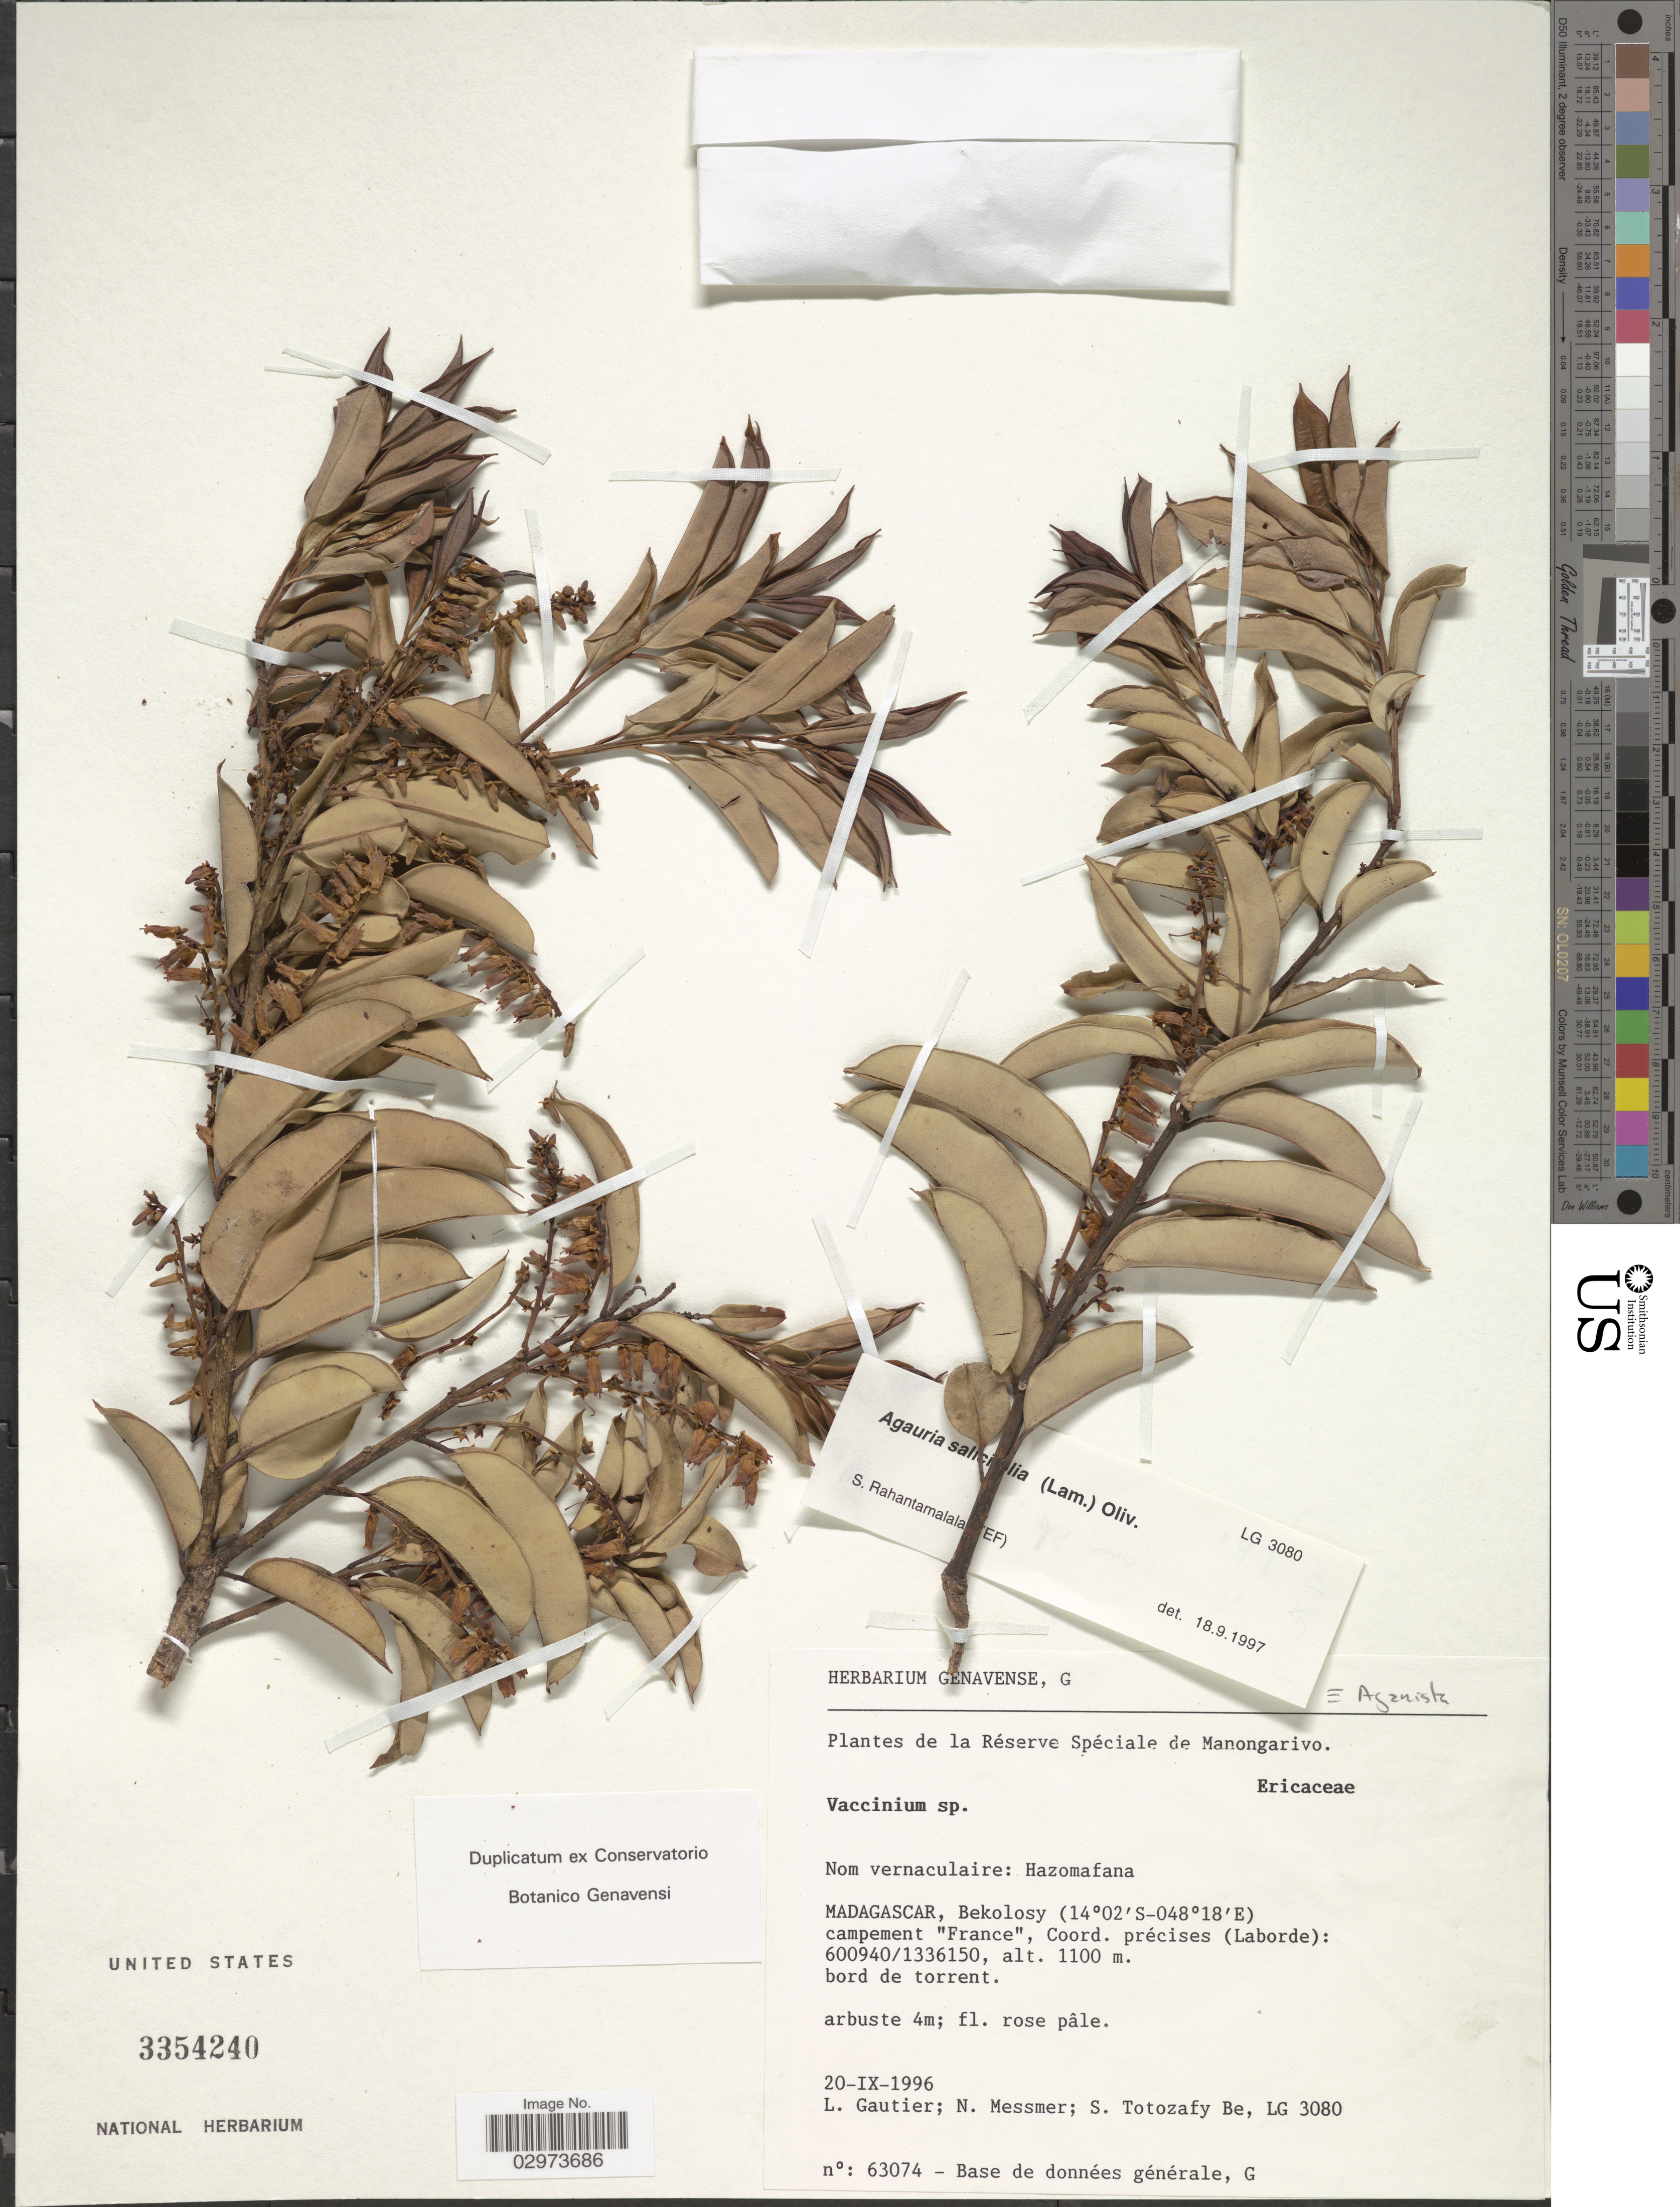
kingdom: Plantae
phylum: Tracheophyta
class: Magnoliopsida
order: Ericales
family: Ericaceae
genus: Agarista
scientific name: Agarista salicifolia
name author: (Lam.) G. Don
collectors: L. Gautier, N. Messmer & S. Totozafy Be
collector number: LG 3080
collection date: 1996-09-20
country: Madagascar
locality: Réserve Spéciale de Manongarivo. Bekolosy campement "France".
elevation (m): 1100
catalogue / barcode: US 3354240